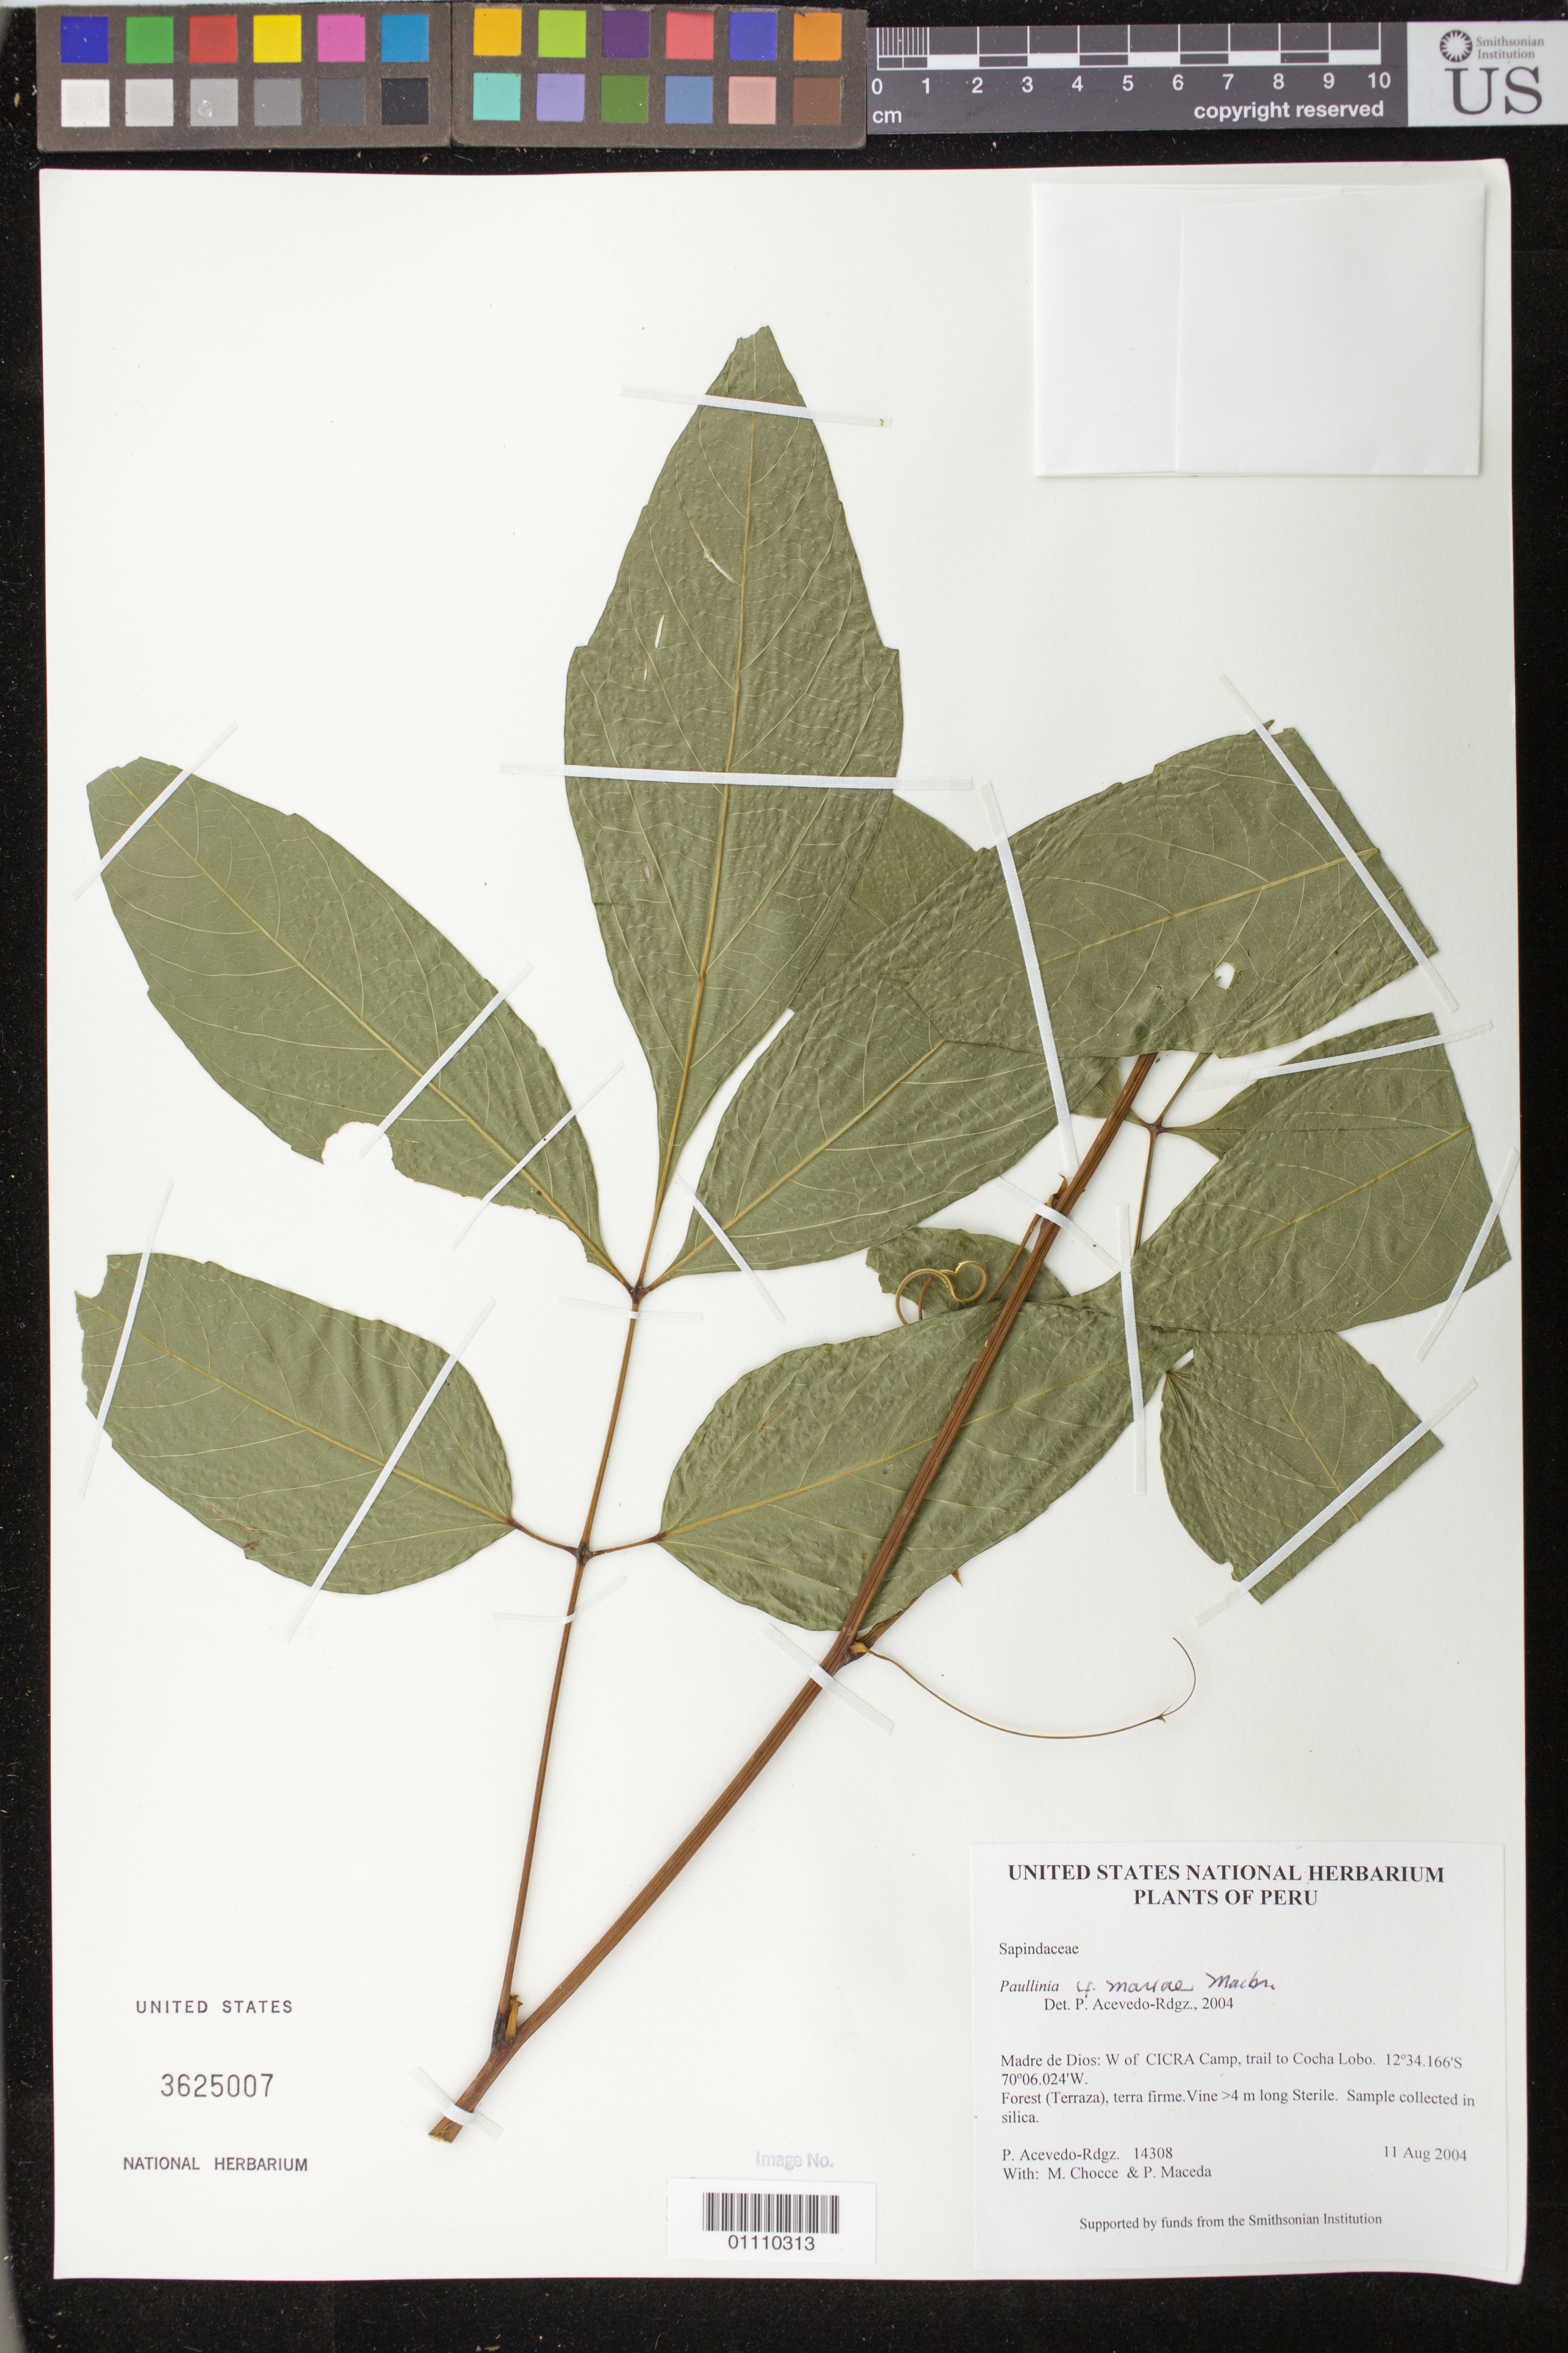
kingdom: Plantae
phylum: Tracheophyta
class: Magnoliopsida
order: Sapindales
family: Sapindaceae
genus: Paullinia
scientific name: Paullinia killipii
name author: J.F. Macbr.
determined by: Acevedo-Rodríguez, P., (BOT), Smithsonian Institution - National Museum of Natural History (UNITED STATES)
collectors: P. Acevedo-Rodr., M. Chocce & P. Maceda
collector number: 14308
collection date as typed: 11 Aug 2004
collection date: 2004-08-11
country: Peru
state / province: Madre de Dios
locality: Madre de Dios: W of CICRA Camp, trail to Cocha Lobo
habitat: Forest (Terraza), terra firme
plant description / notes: MO, US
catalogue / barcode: US 3625007